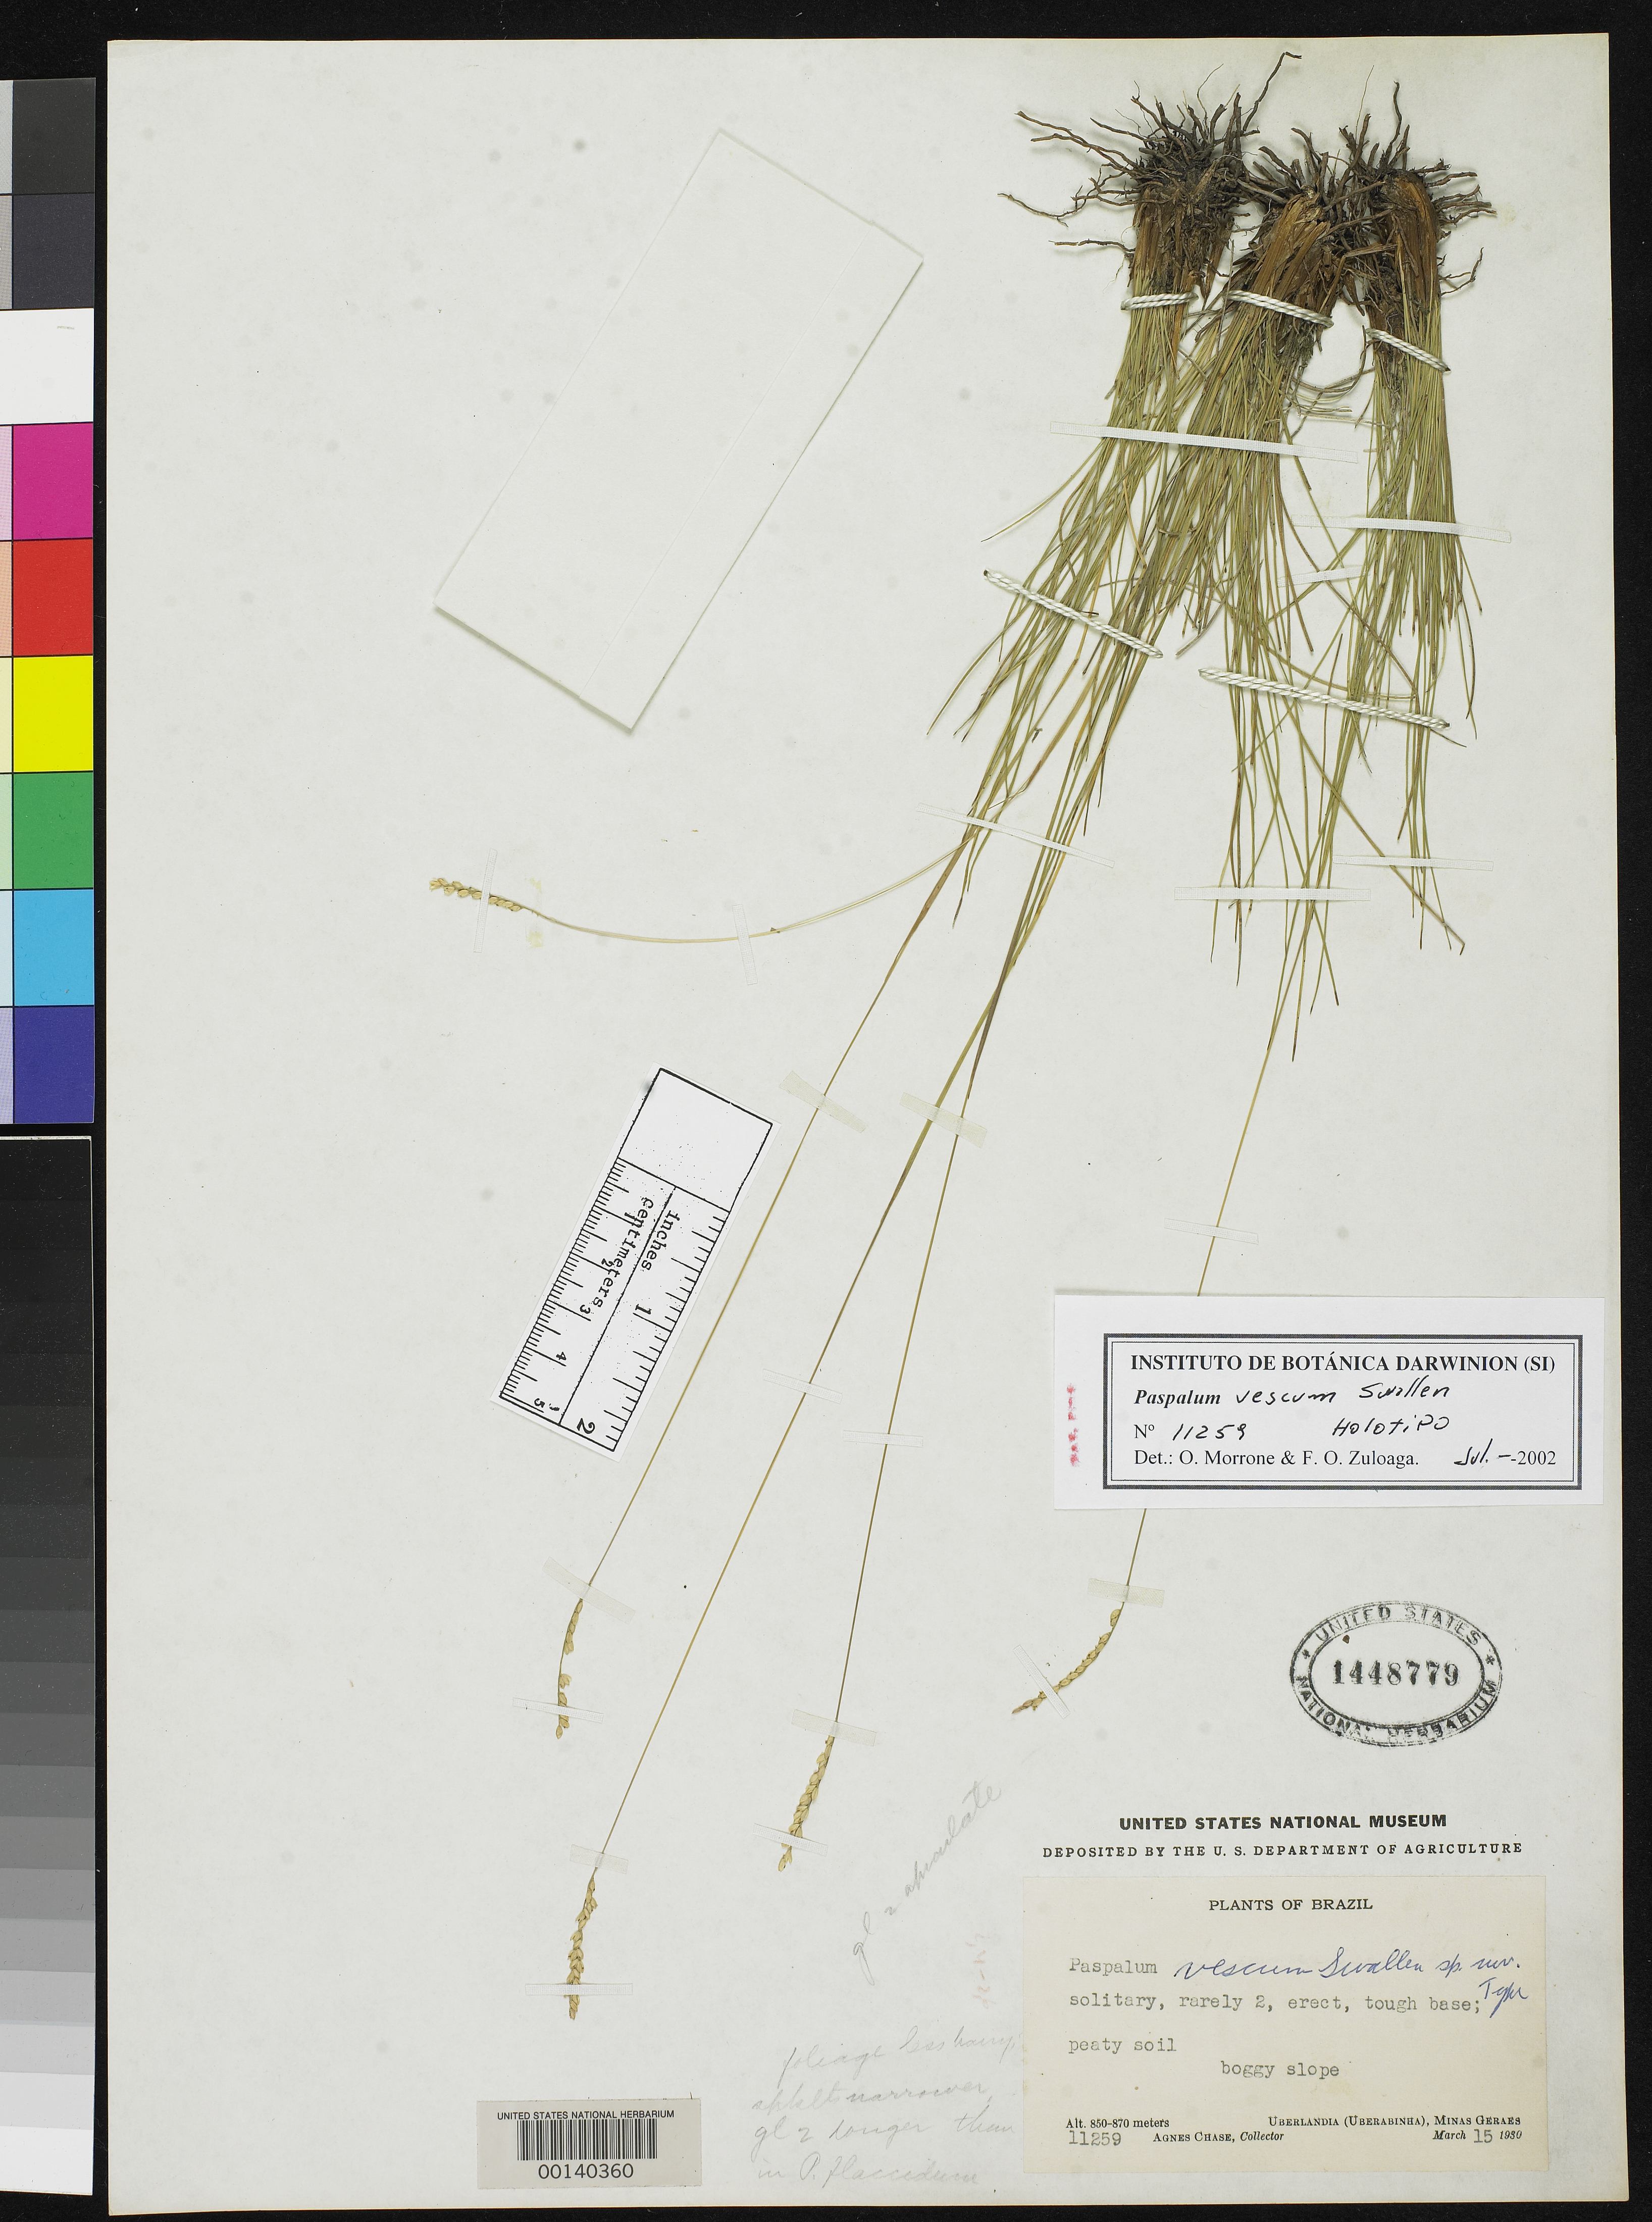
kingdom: Plantae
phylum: Tracheophyta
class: Liliopsida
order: Poales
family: Poaceae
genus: Paspalum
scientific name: Paspalum vescum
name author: Swallen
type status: Holotype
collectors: A. Chase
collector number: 11259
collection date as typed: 15 Mar 1930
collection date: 1930-03-15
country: Brazil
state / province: Minas Gerais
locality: Uberlandia.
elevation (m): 850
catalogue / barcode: US 1448779